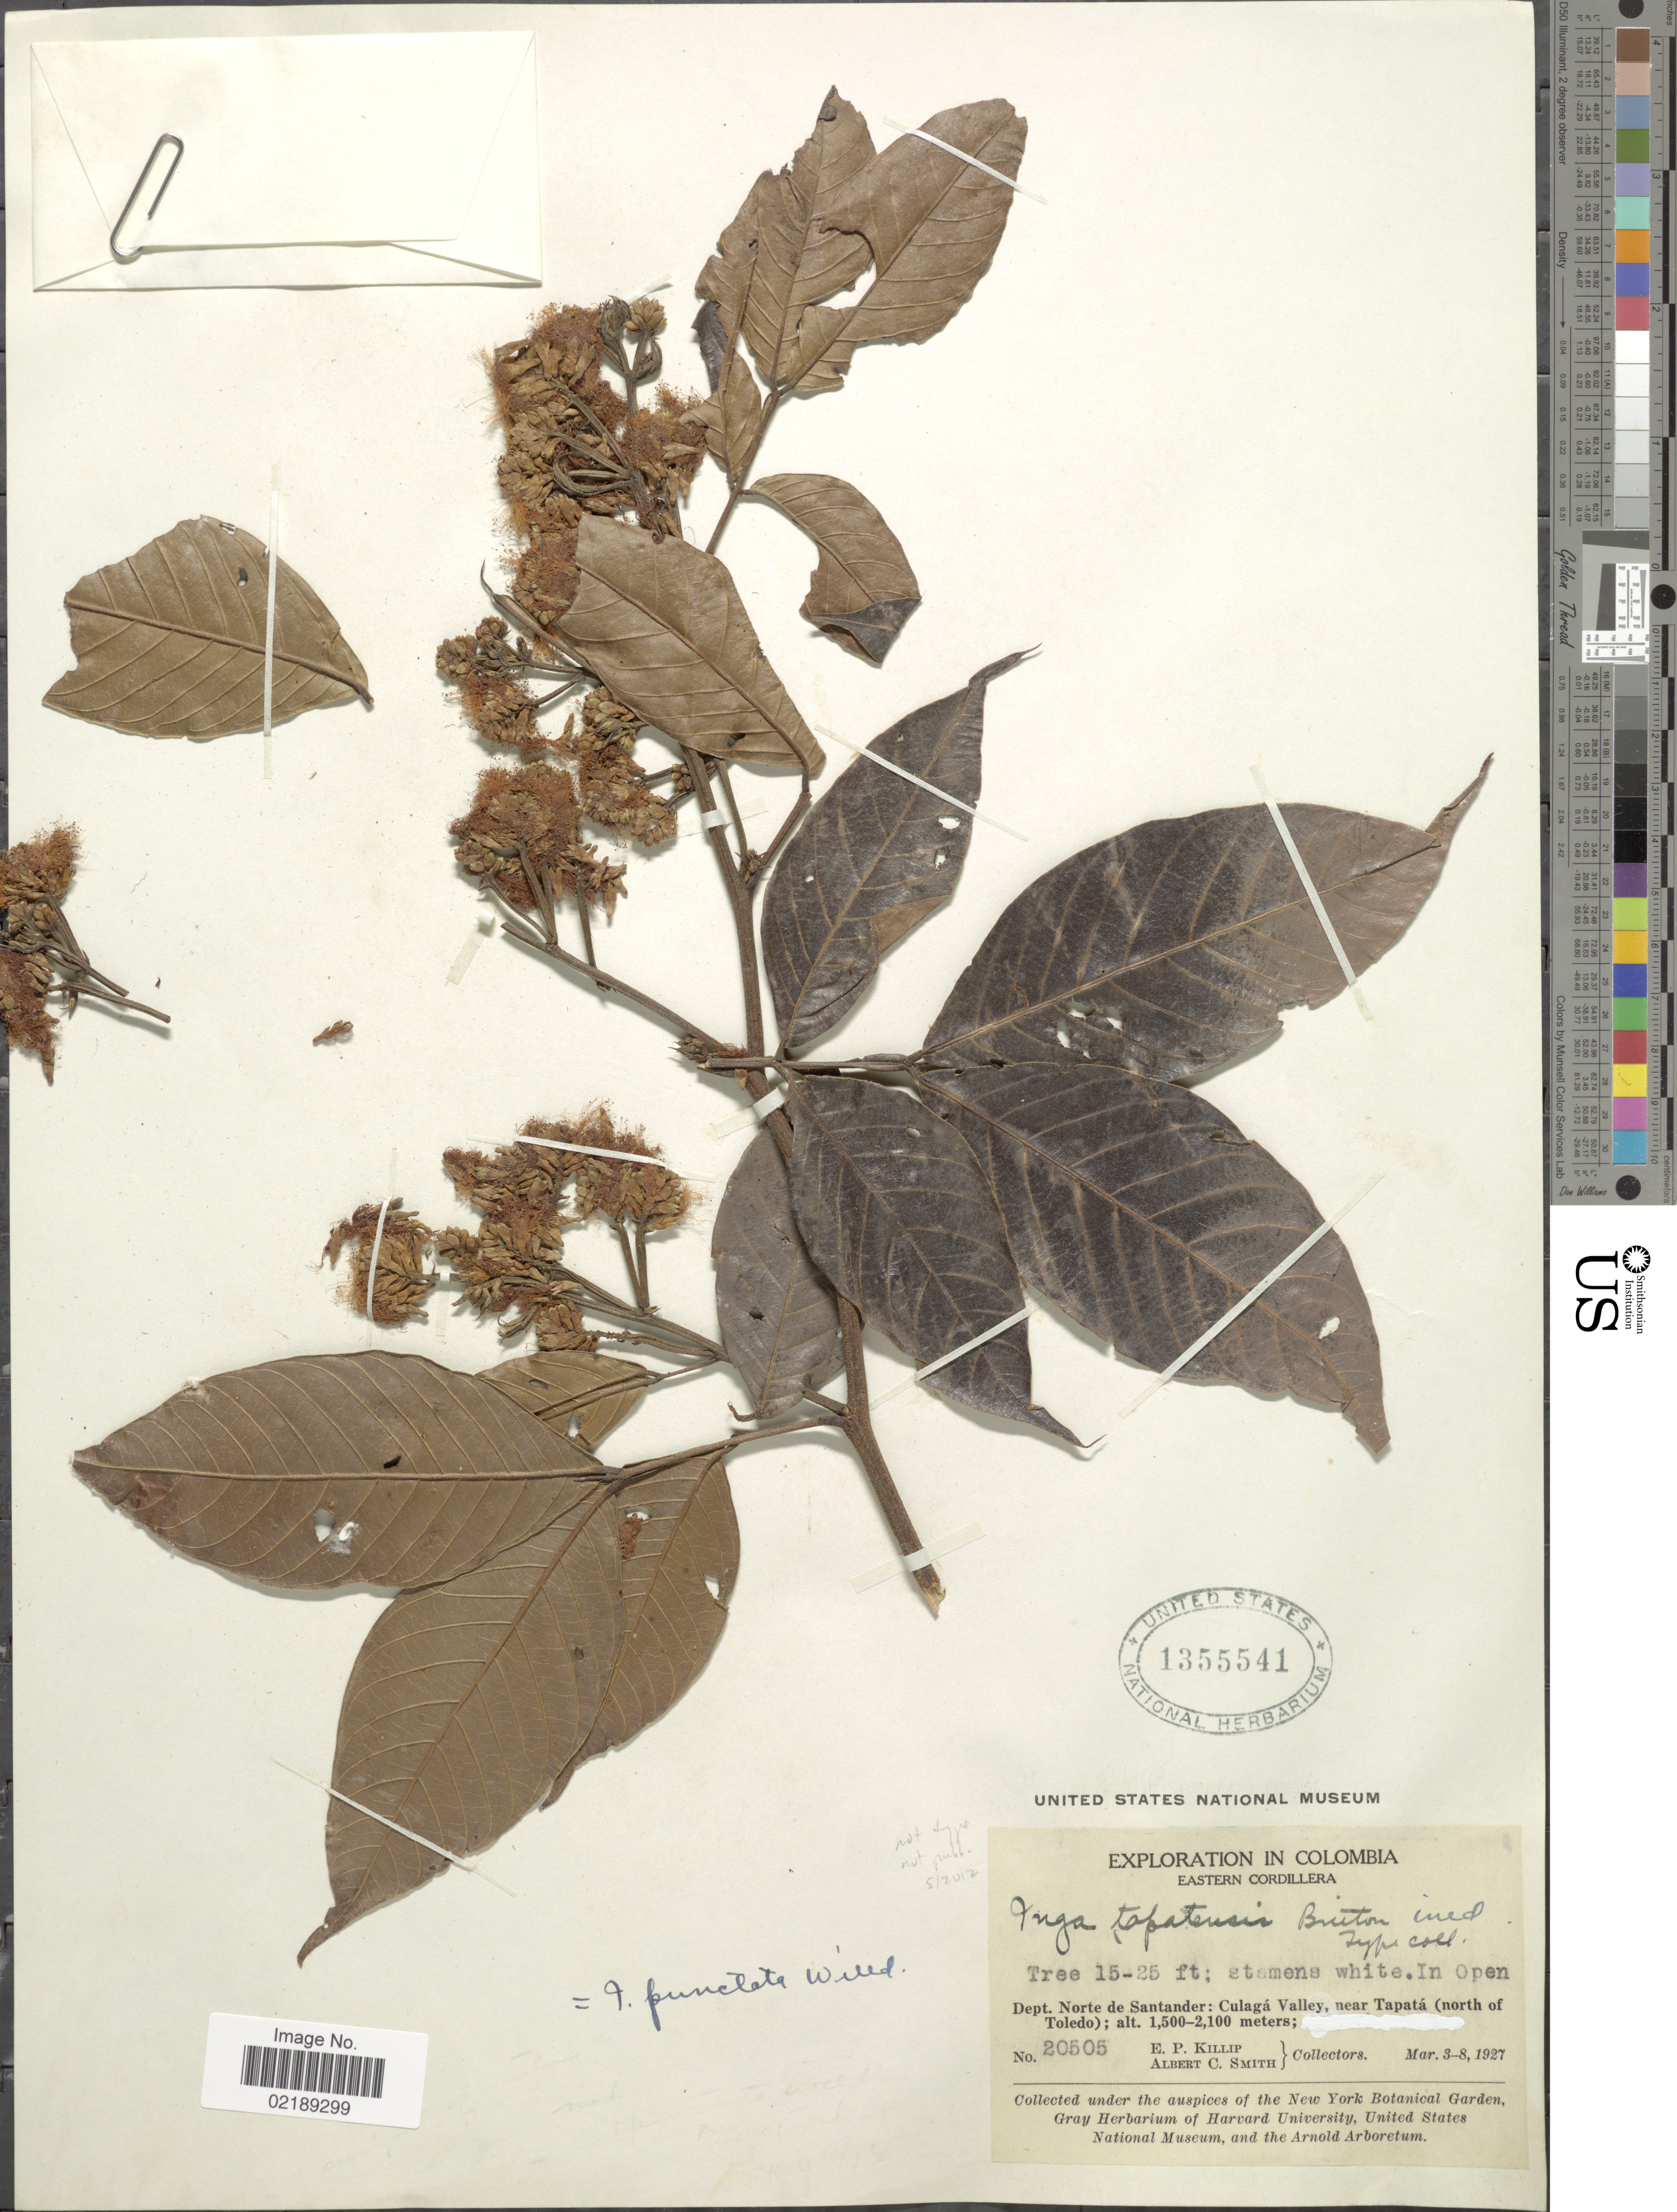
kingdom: Plantae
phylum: Tracheophyta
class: Magnoliopsida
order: Fabales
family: Fabaceae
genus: Inga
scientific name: Inga punctata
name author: Willd.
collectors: E. P. Killip & A. C. Smith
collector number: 20505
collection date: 1927-03-03/1927-03-08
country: Colombia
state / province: Norte de Santander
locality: Culaga Valley, near Tapata (north of Toledo), Eastern Cordillera.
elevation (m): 1500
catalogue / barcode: US 1355541